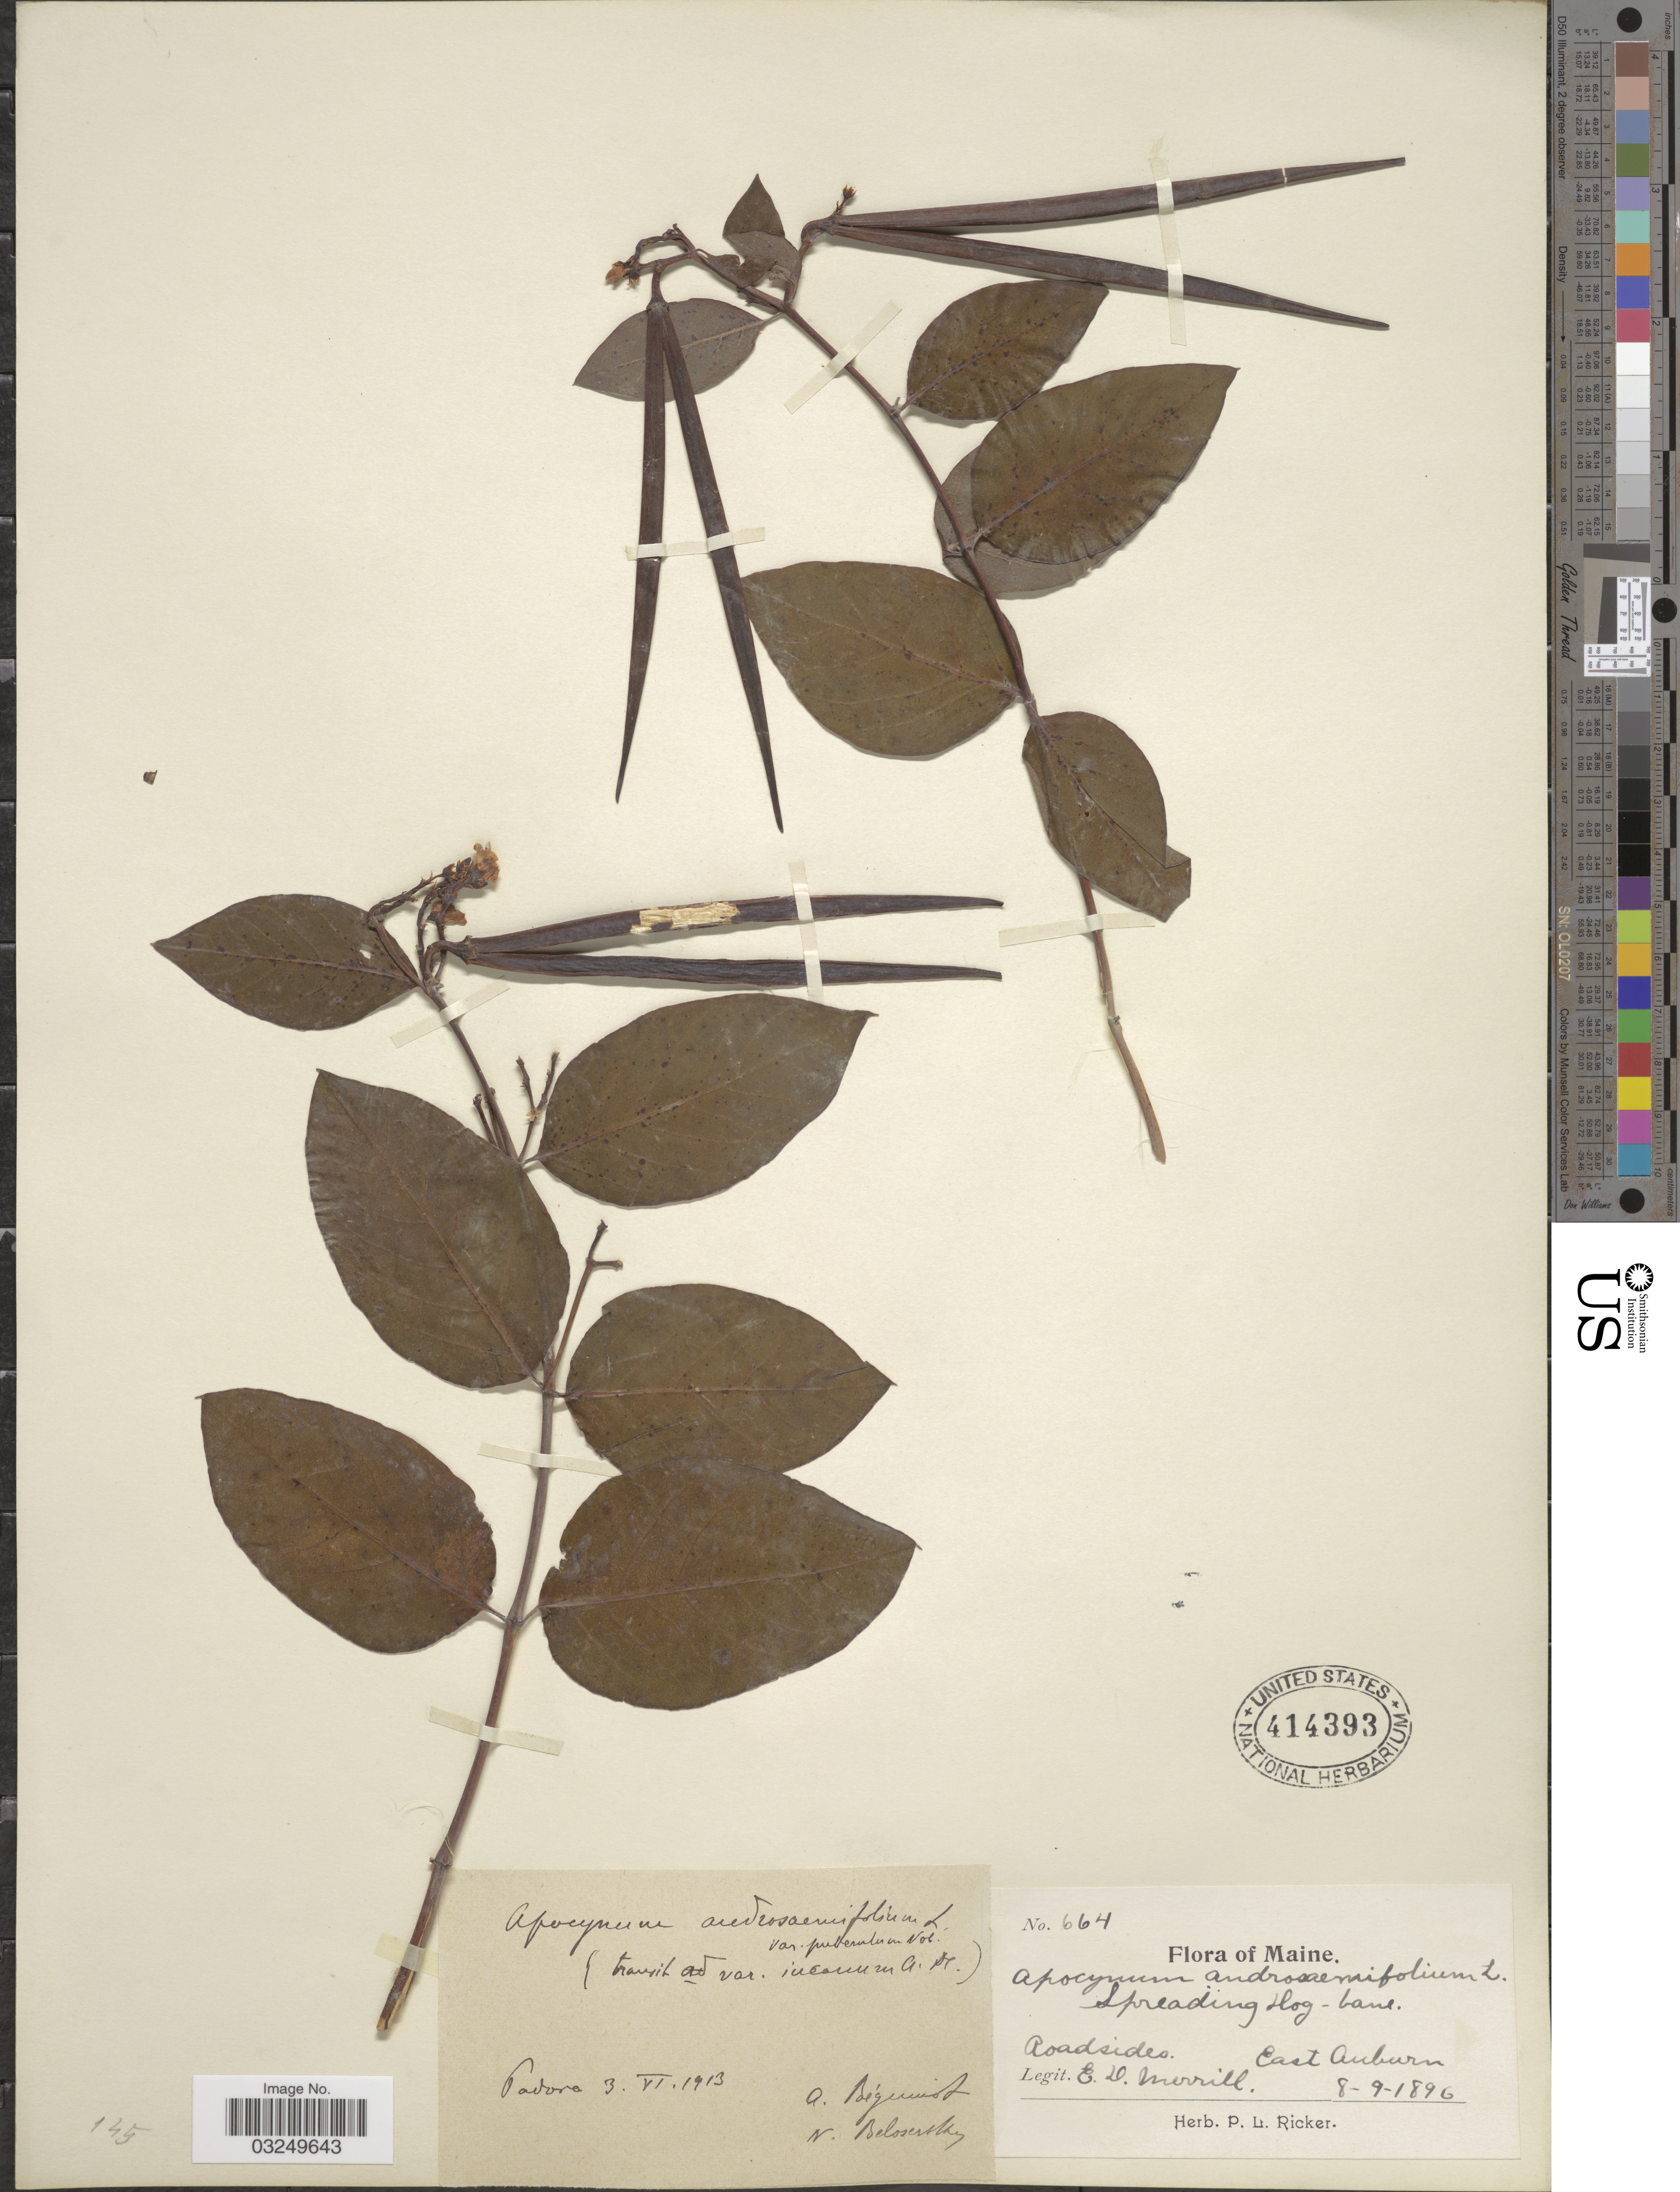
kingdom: Plantae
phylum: Tracheophyta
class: Magnoliopsida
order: Gentianales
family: Apocynaceae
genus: Apocynum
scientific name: Apocynum androsaemifolium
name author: L.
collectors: E. D. Merrill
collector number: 664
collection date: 1896-08-09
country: United States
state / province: Maine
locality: East Auburn.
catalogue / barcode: US 414393